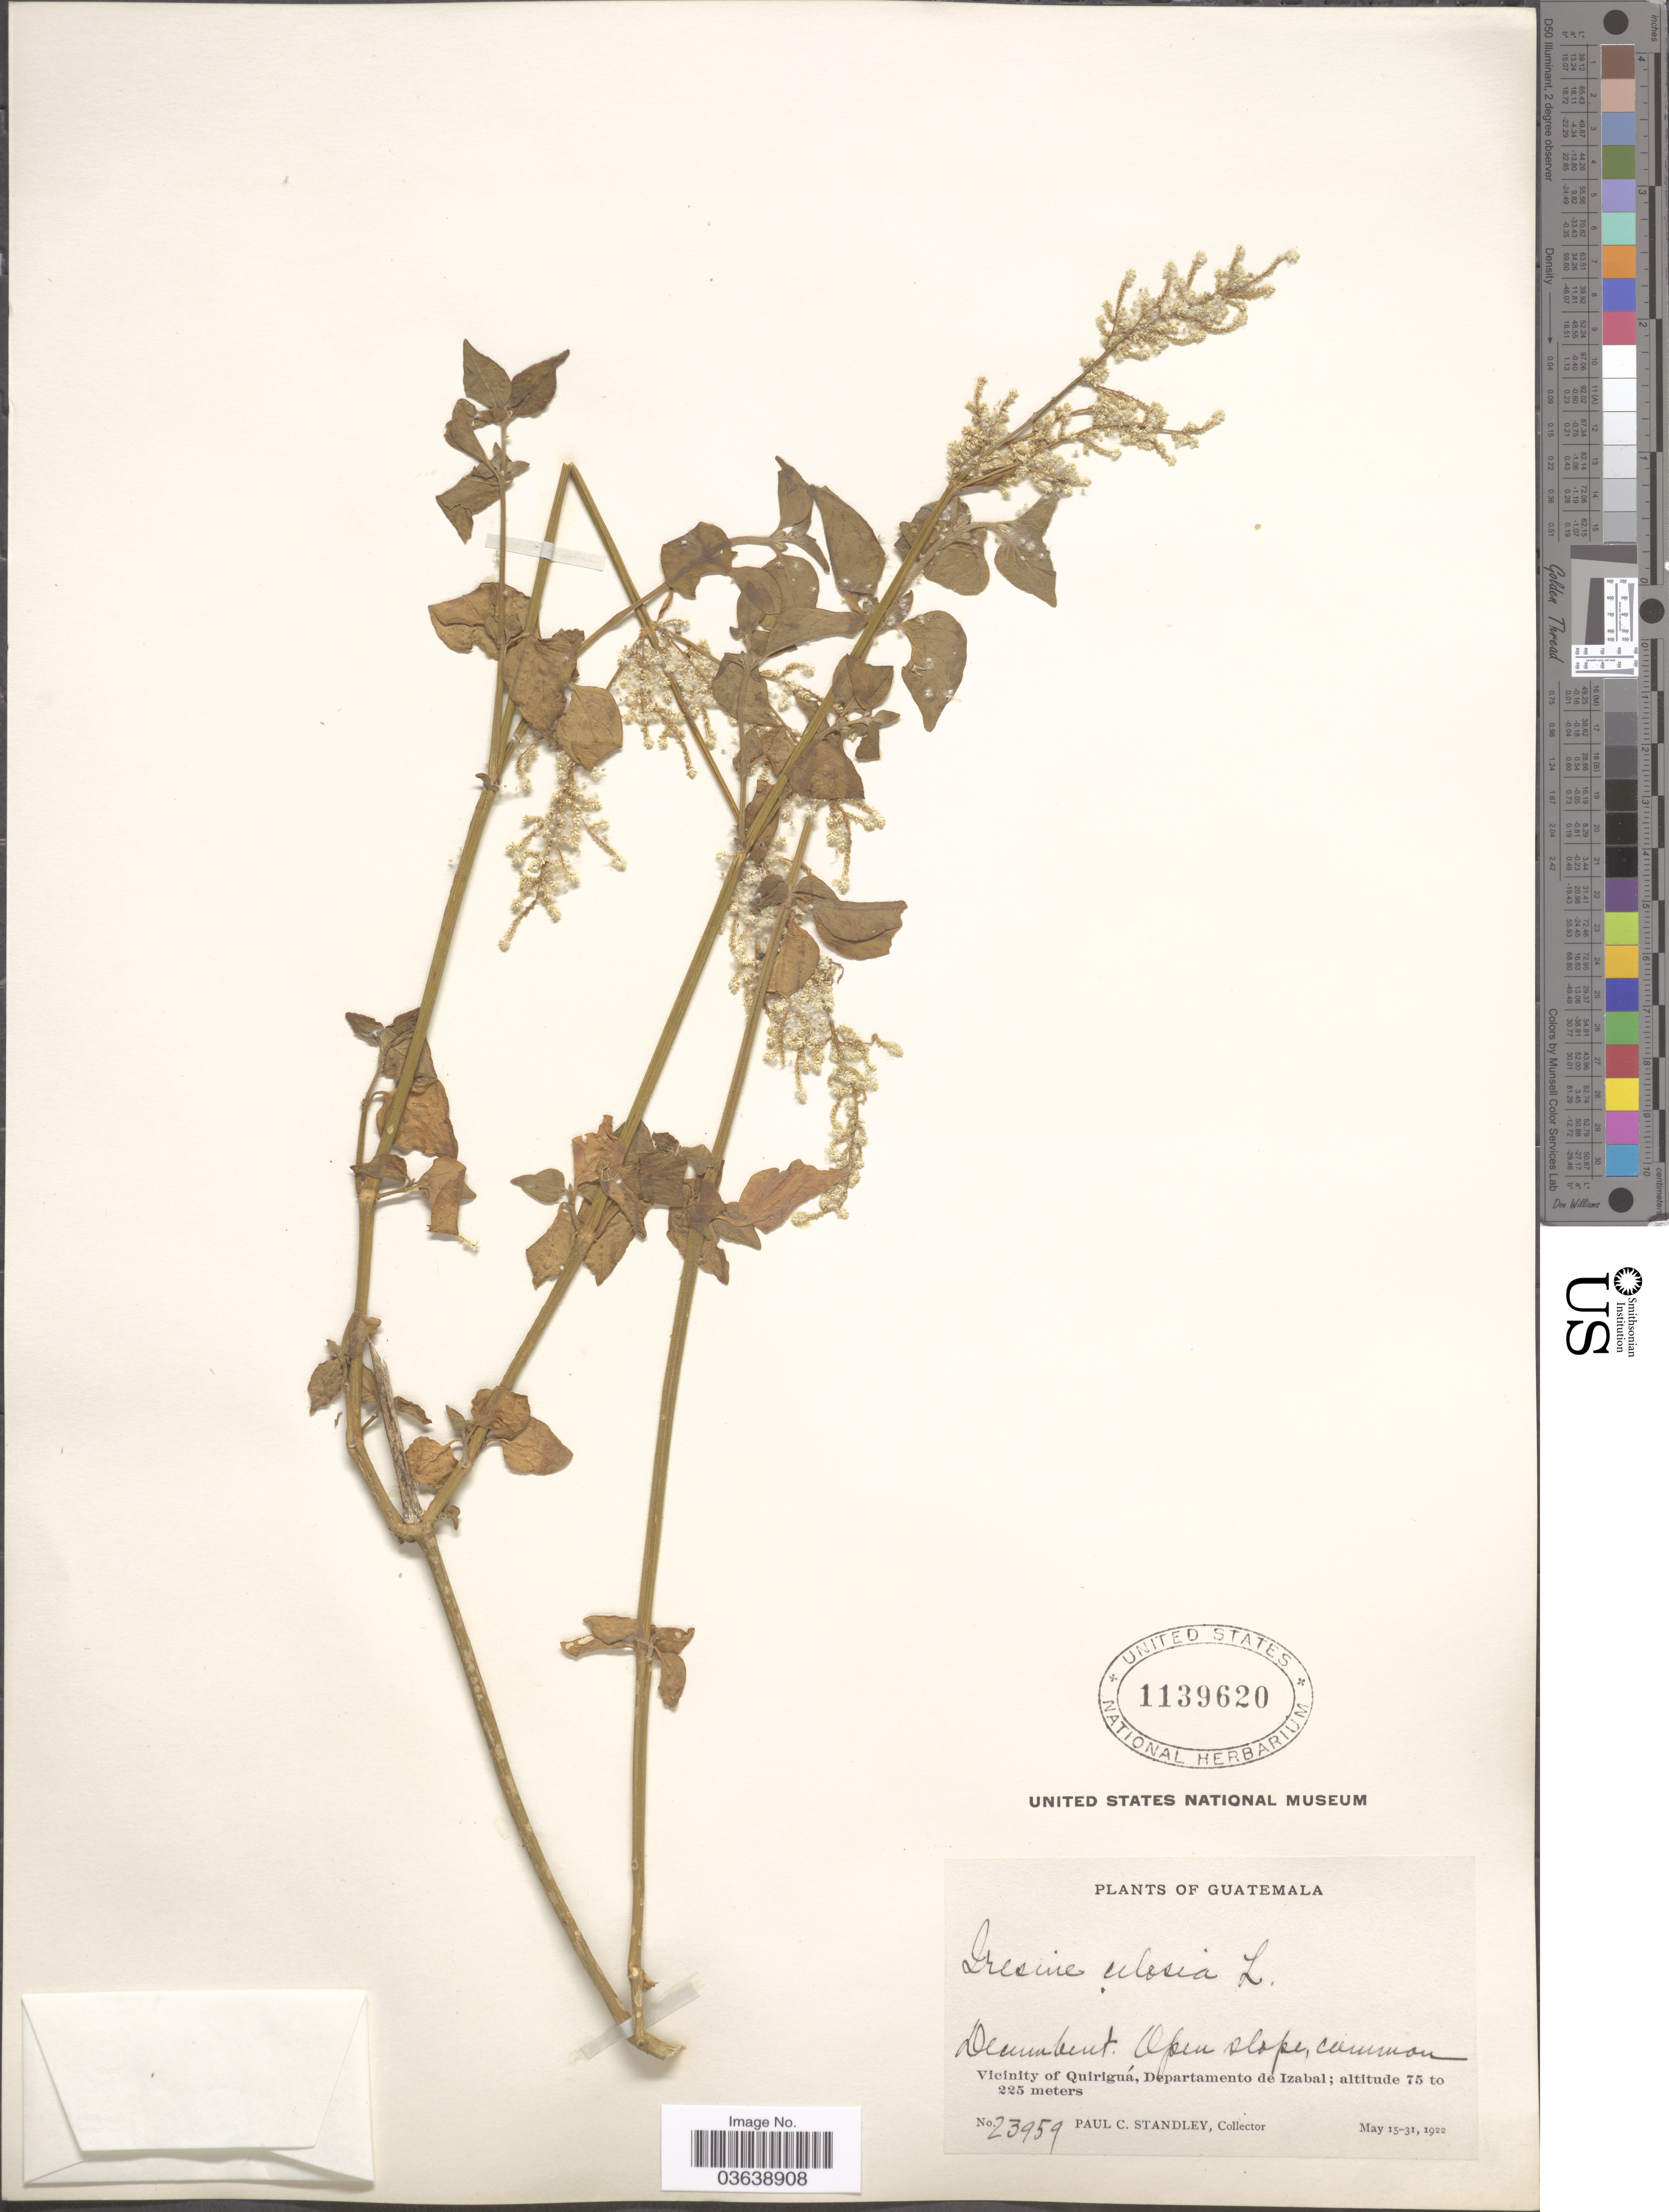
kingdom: Plantae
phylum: Tracheophyta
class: Magnoliopsida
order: Caryophyllales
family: Amaranthaceae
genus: Iresine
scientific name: Iresine celosia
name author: L.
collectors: P. C. Standley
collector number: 23959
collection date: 1922-05-15/1922-05-31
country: Guatemala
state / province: Izabal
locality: Vicinity of Quiriguá, Departamento de Izabal.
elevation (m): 75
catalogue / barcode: US 1139620